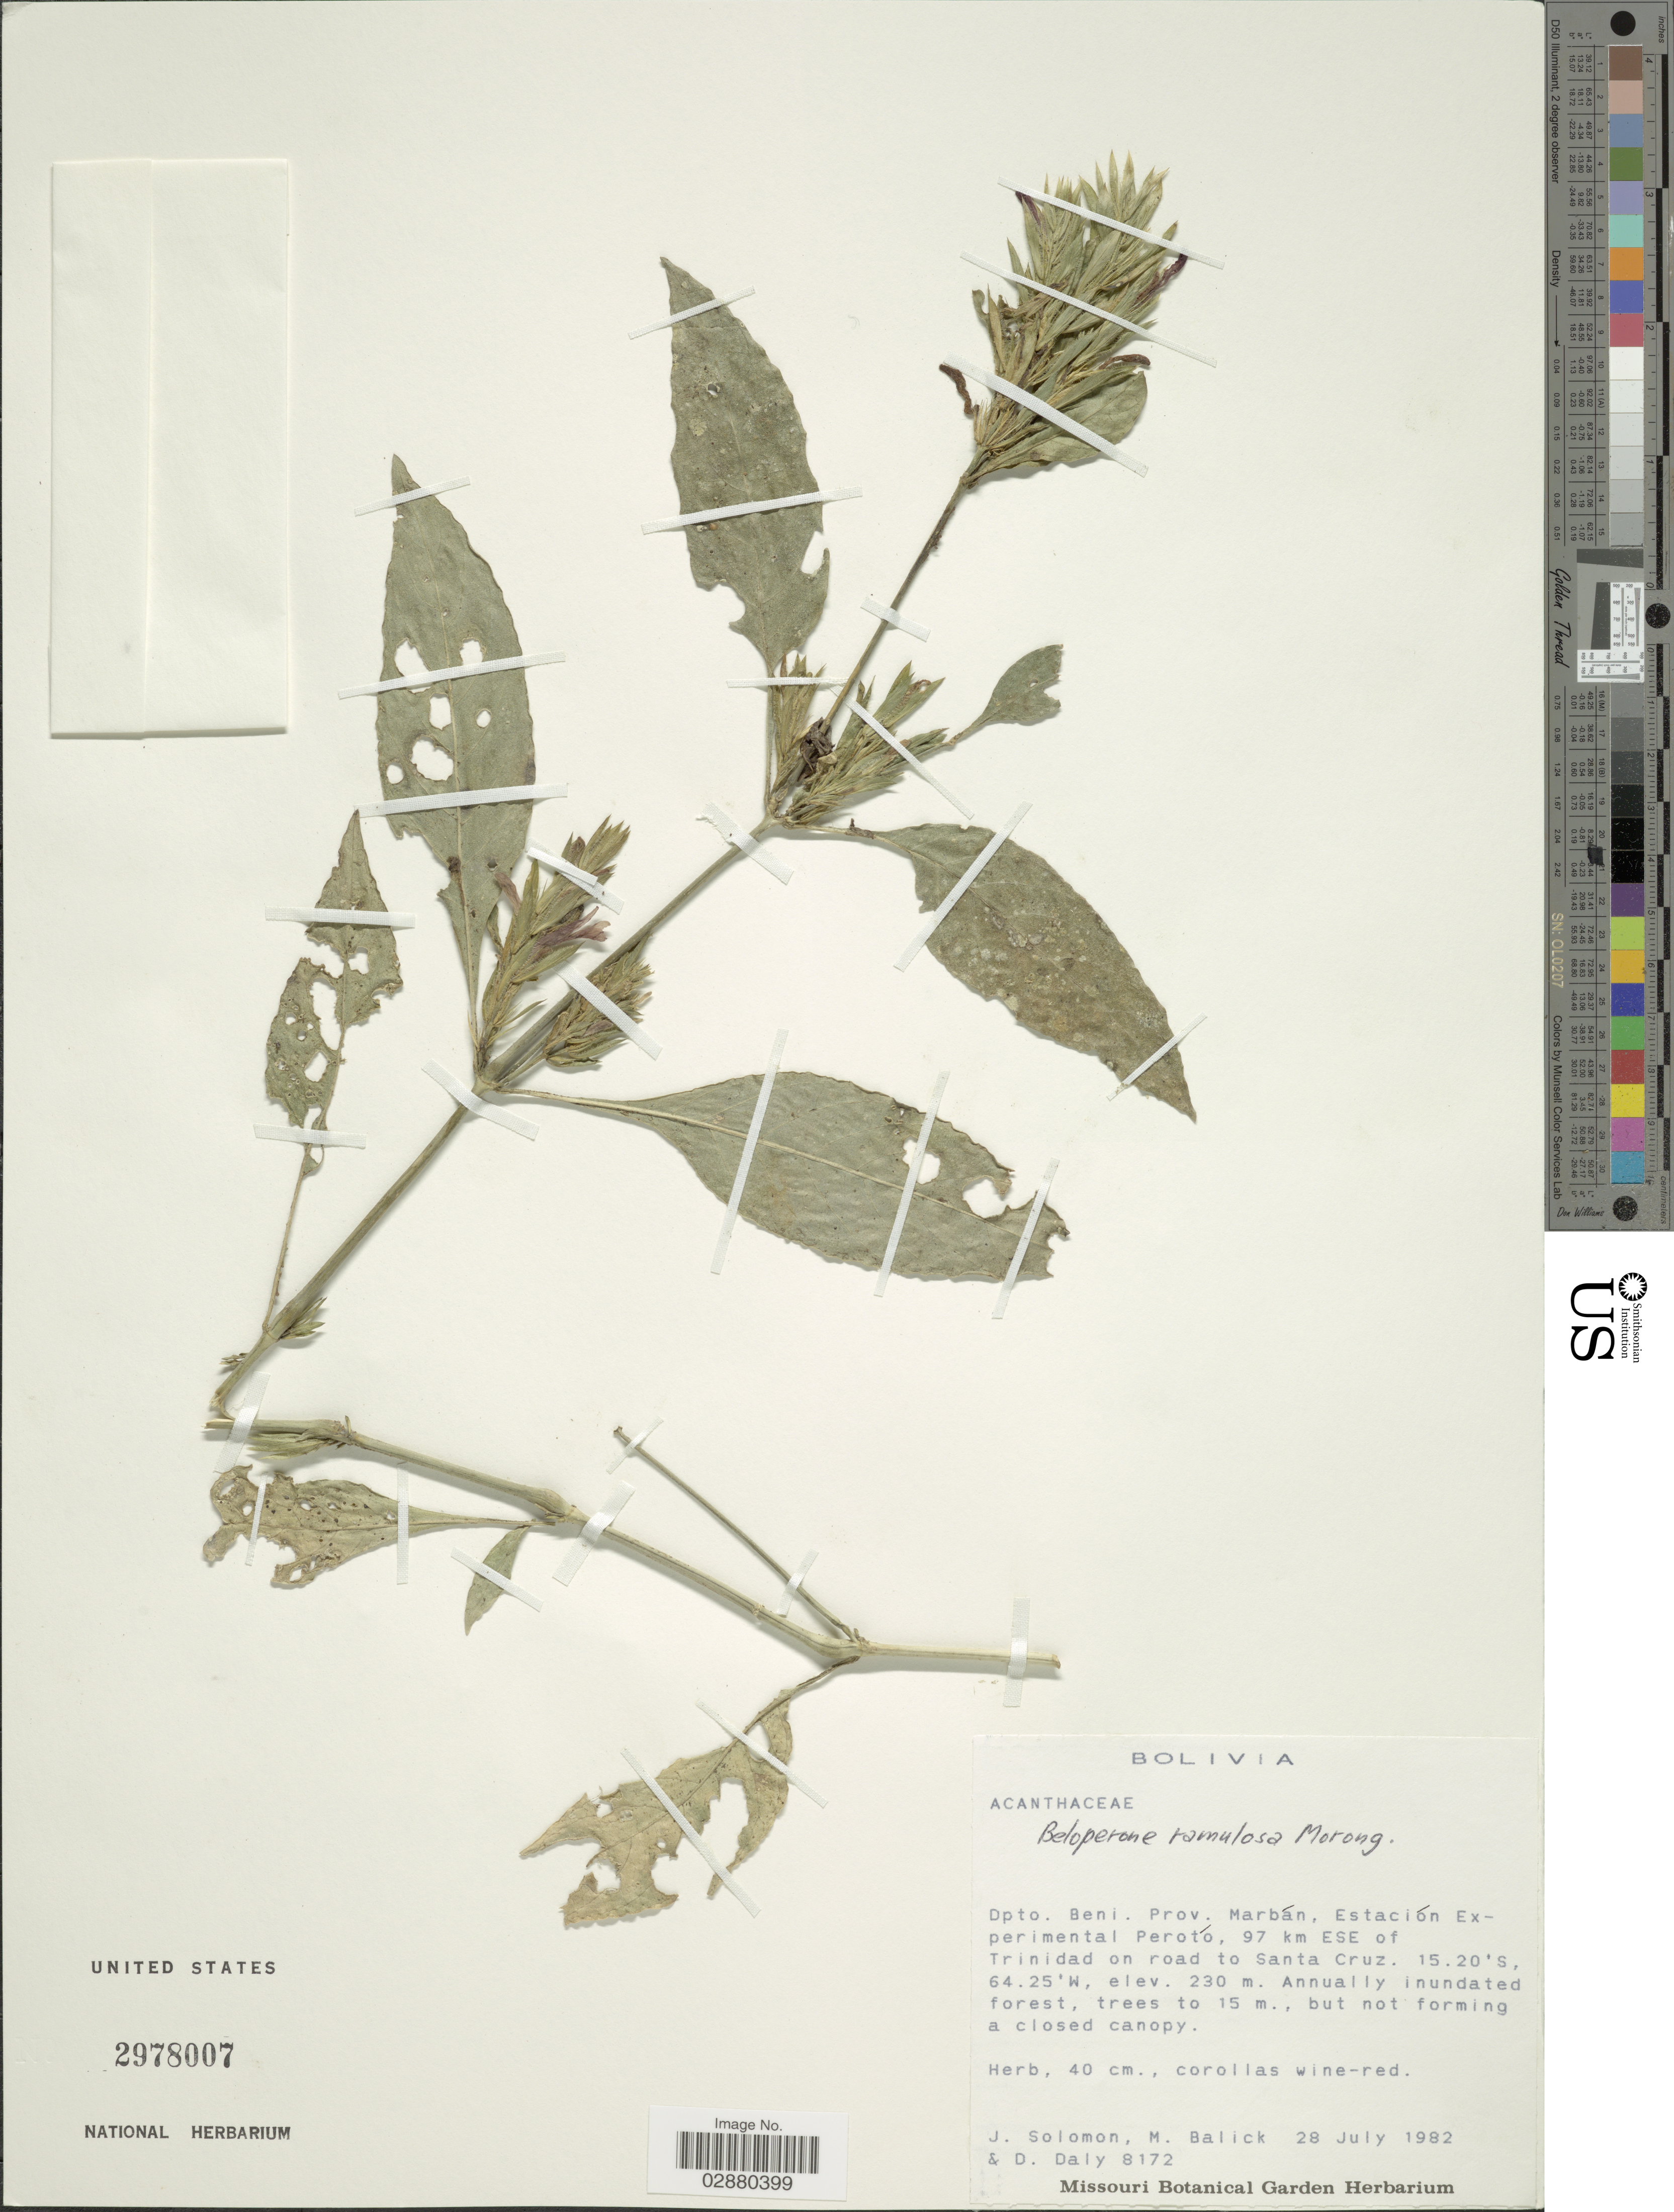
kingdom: Plantae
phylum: Tracheophyta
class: Magnoliopsida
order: Lamiales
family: Acanthaceae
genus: Justicia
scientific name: Justicia ramulosa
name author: (Morong) V.A.W. Graham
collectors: J. Solomon, M. Balick & D. C. Daly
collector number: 8172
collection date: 1982-07-28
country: Bolivia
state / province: Beni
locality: Dpto. Beni. Prov. Marbán, Estación Experimental Perotó, 97 km ESE of Trinidad on road to Santa Cruz.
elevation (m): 230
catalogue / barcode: US 2978007